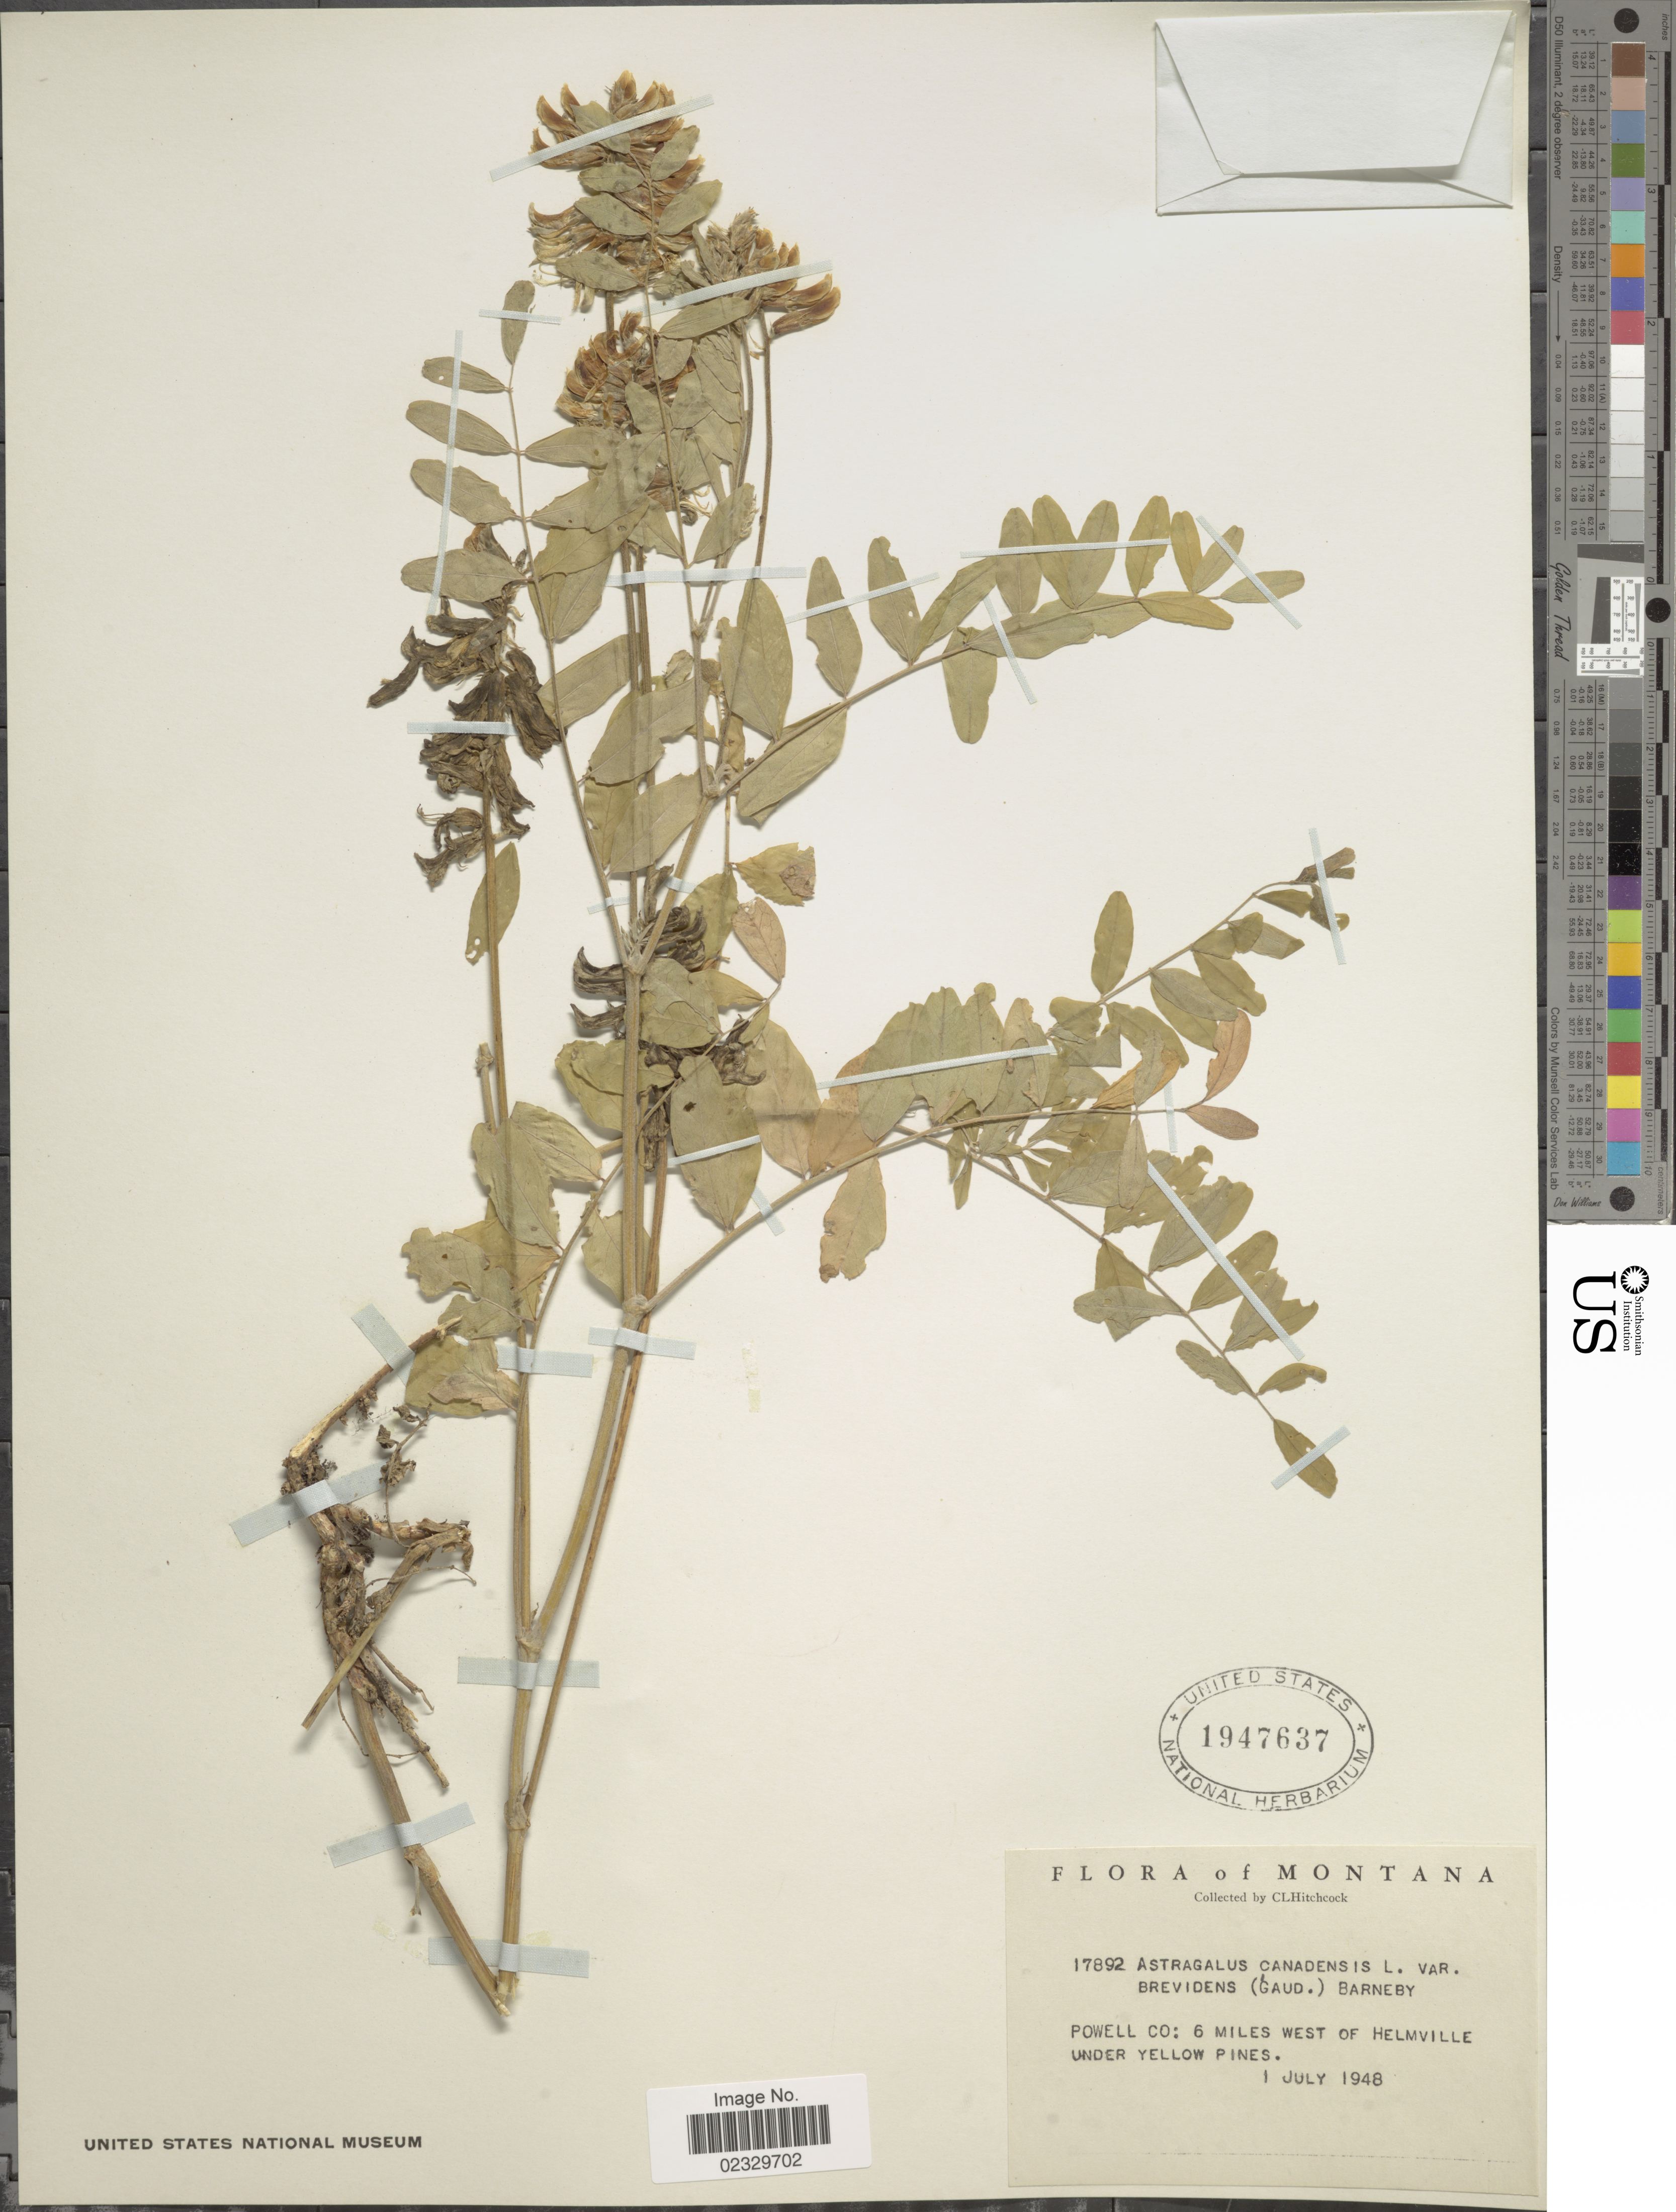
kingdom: Plantae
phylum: Tracheophyta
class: Magnoliopsida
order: Fabales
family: Fabaceae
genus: Astragalus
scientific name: Astragalus canadensis var. brevidens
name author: L.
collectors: C. L. Hitchcock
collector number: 17892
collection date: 1948-07-01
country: United States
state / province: Montana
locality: Powell Co: 6 miles West of Helmville under Yellow Pines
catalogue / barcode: US 1947637